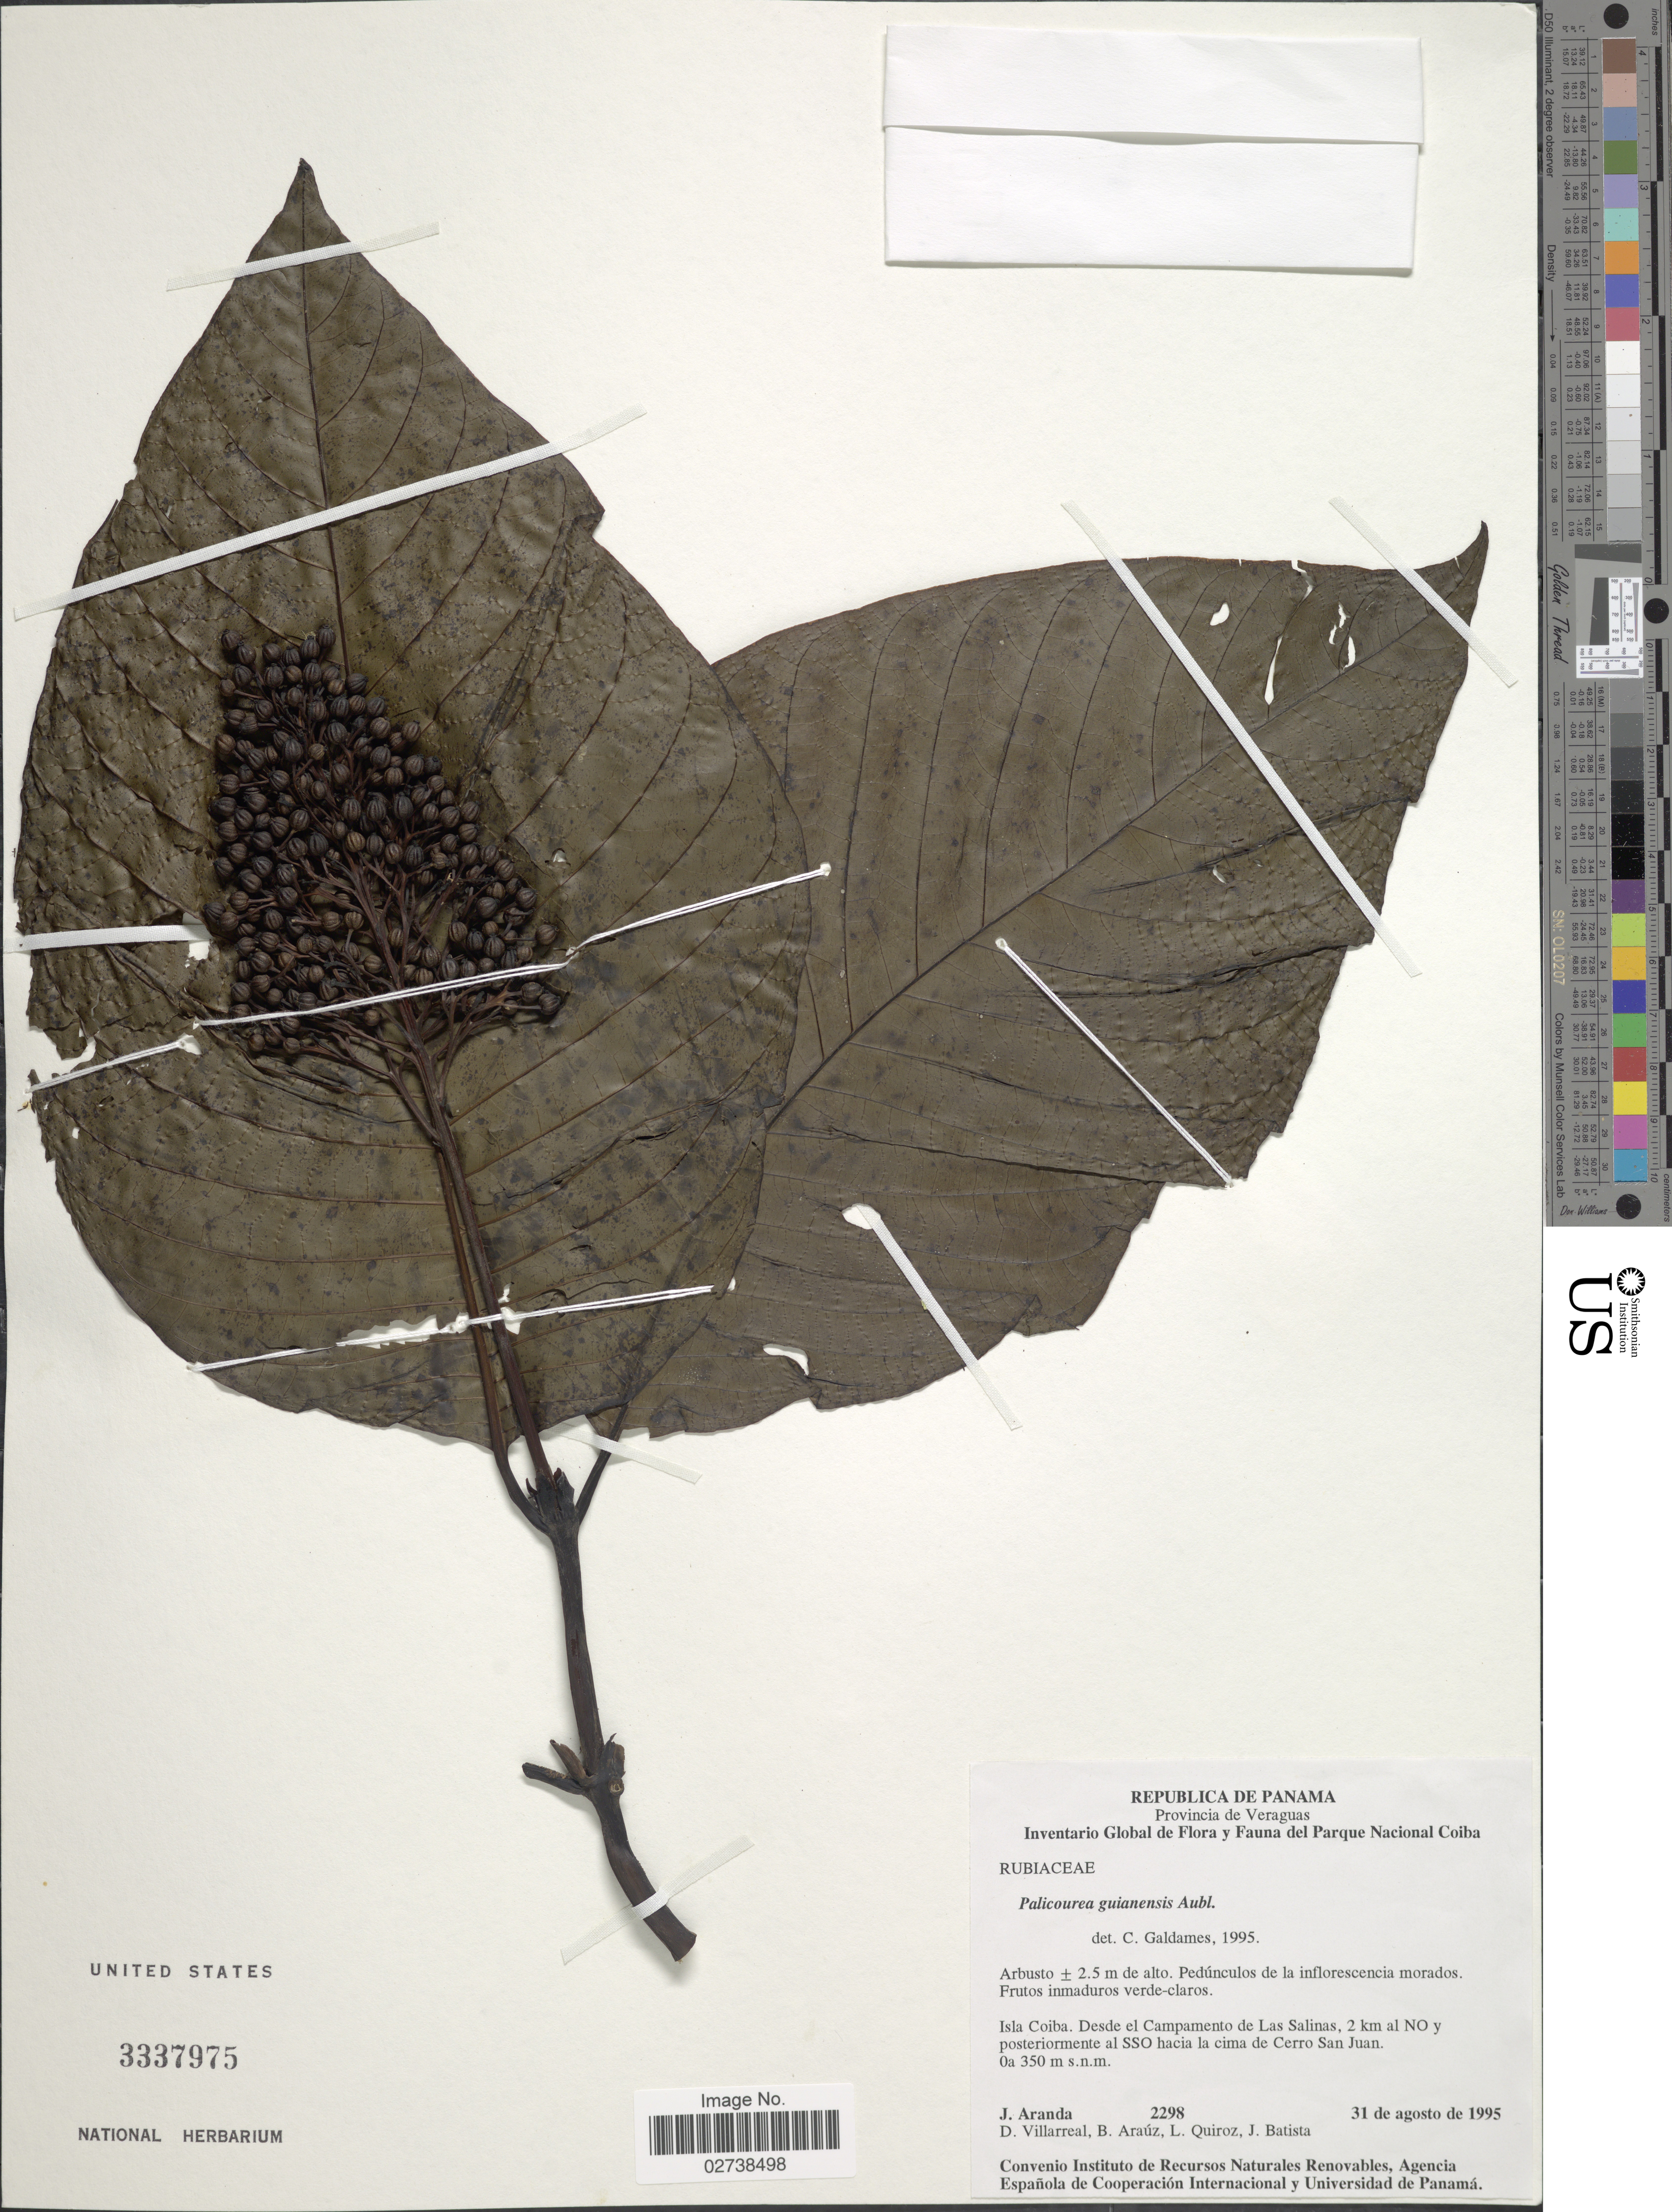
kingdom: Plantae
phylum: Tracheophyta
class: Magnoliopsida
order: Gentianales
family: Rubiaceae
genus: Palicourea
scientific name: Palicourea guianensis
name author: Aubl.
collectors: J. Aranda, D. Villarreal, B. Araúz, L. Quiroz & J. Batista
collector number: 2298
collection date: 1995-08-31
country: Panama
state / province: Veraguas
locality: Isla Coiba. Desde el Campamento de Las Salinas, 2 km al NO y posteriormente al SSO hacia la cima de Cerro San Juan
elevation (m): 350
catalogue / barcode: US 3337975